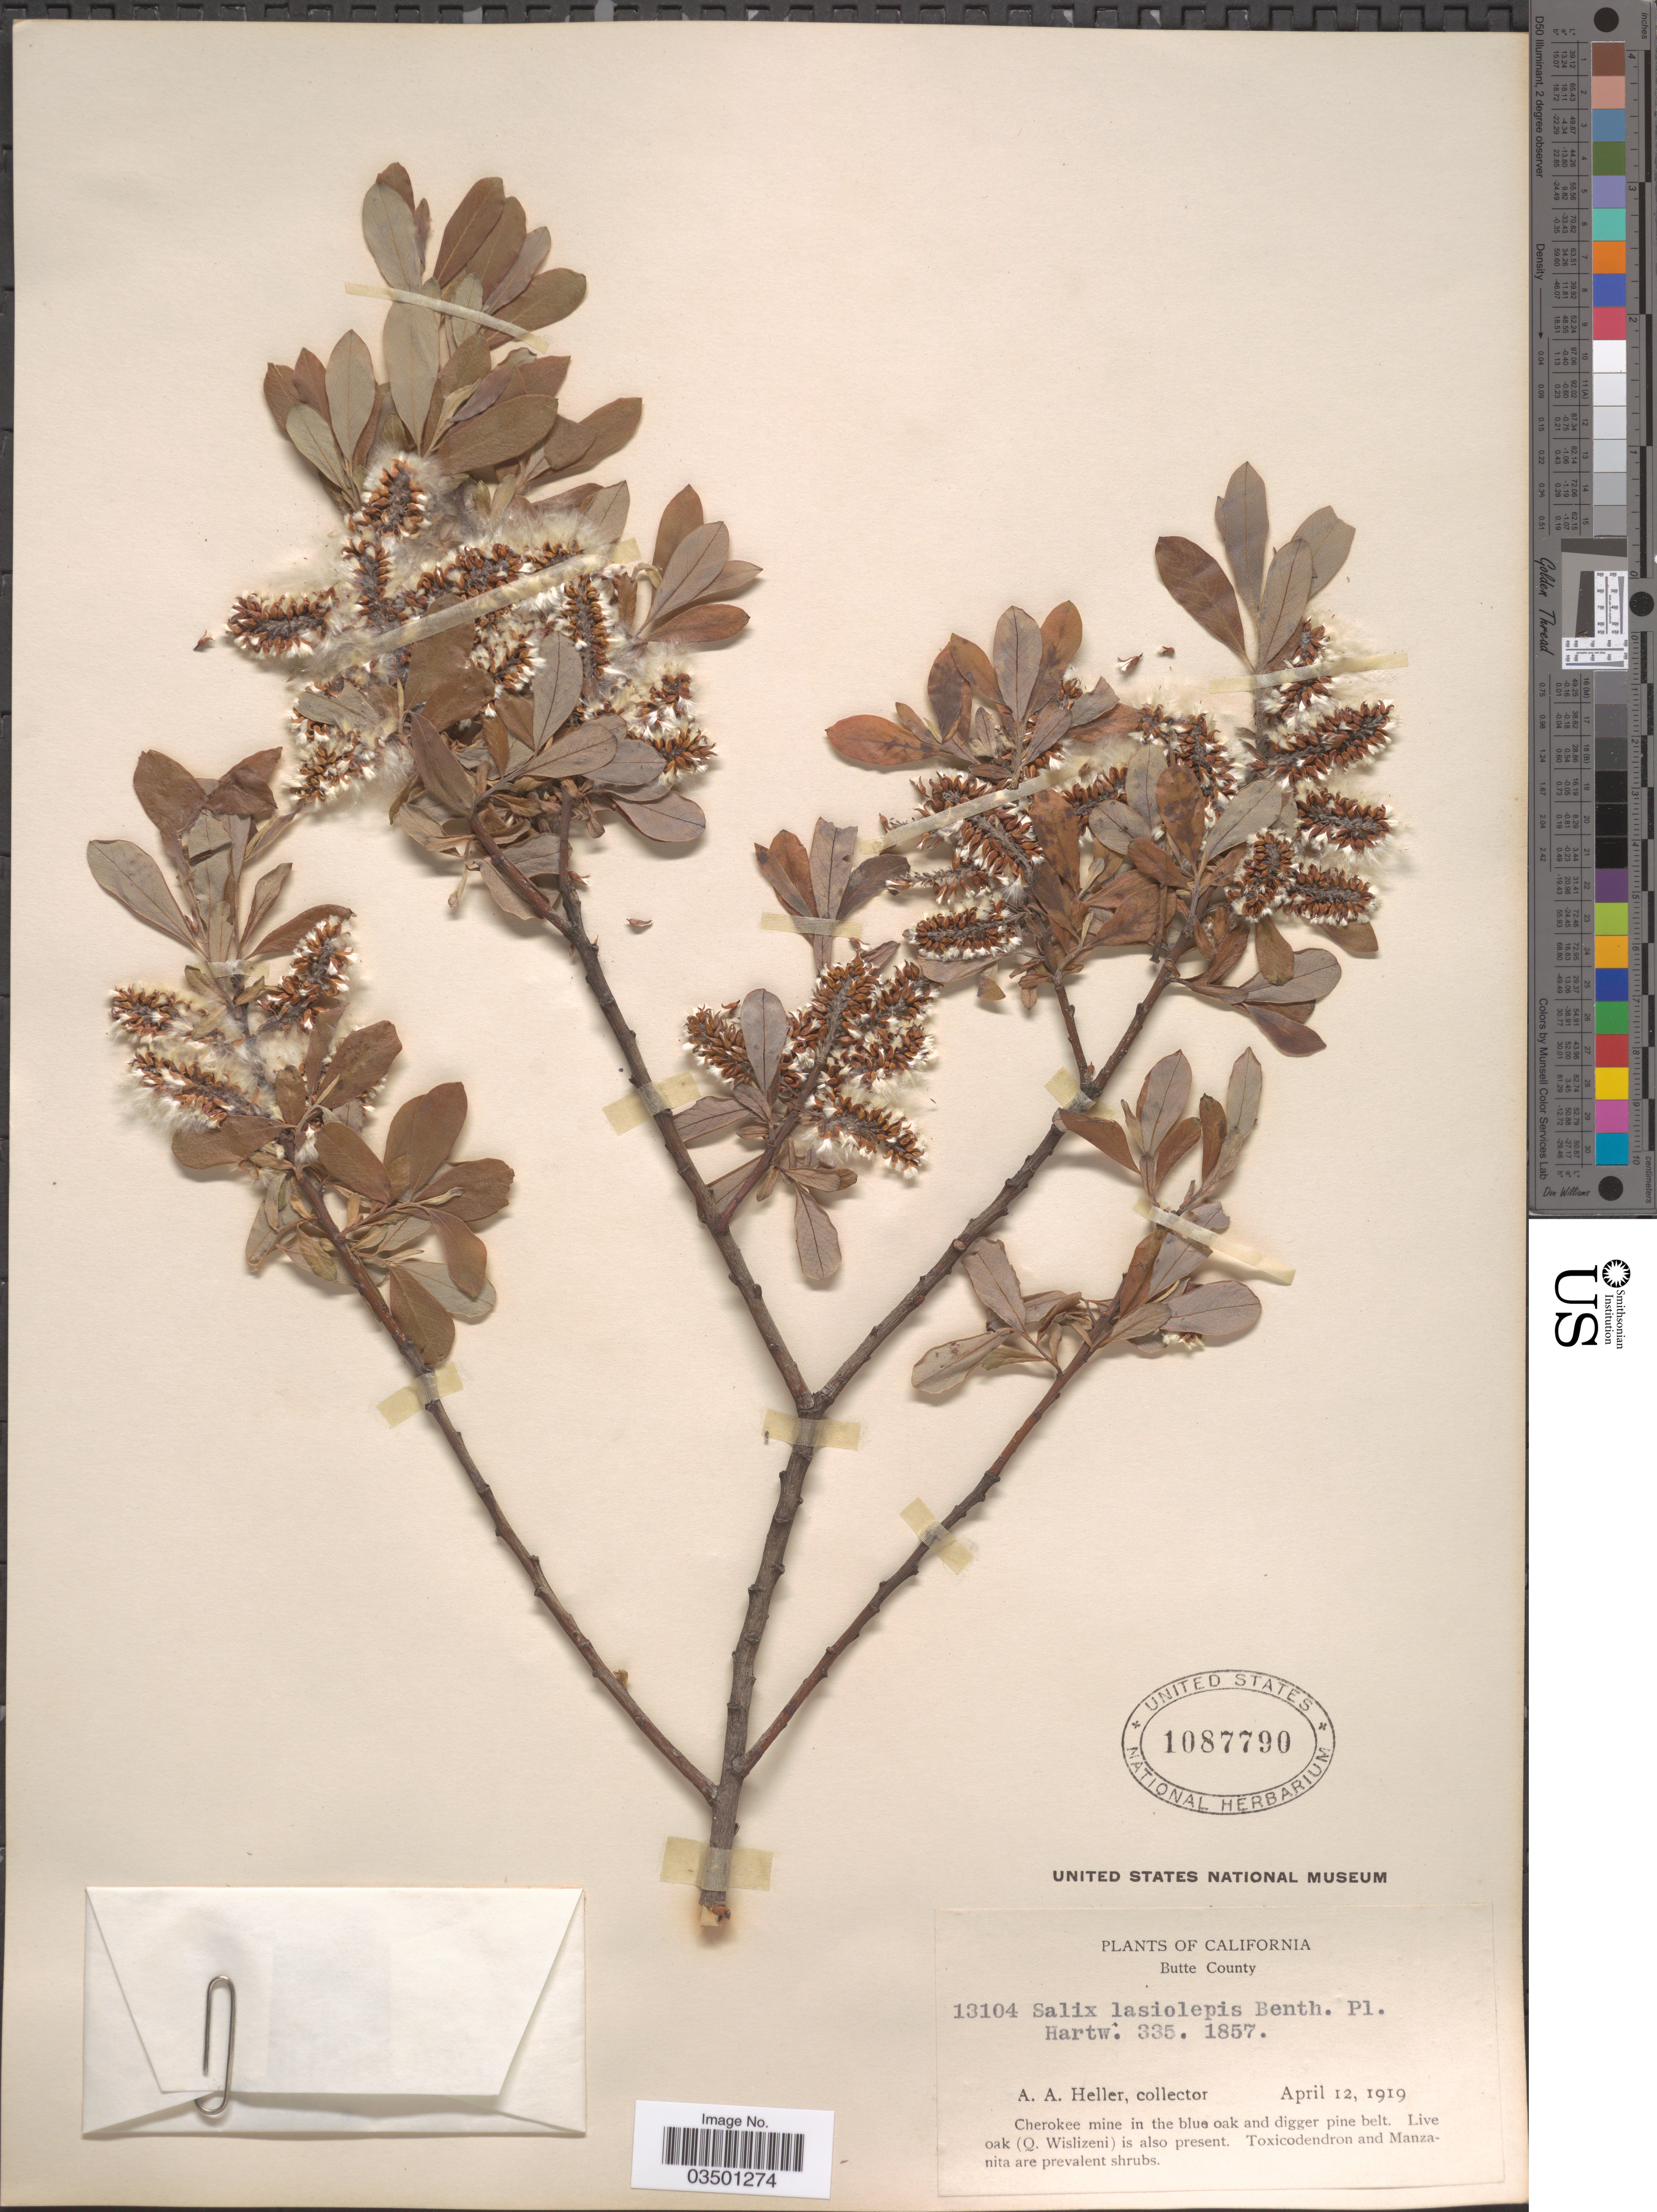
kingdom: Plantae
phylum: Tracheophyta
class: Magnoliopsida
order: Malpighiales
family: Salicaceae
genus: Salix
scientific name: Salix lasiolepis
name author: Benth.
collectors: A. A. Heller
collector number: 13104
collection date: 1919-04-12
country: United States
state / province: California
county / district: Butte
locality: Butte County. Cherokee mine in the blue oak and digger pine belt.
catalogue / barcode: US 1087790